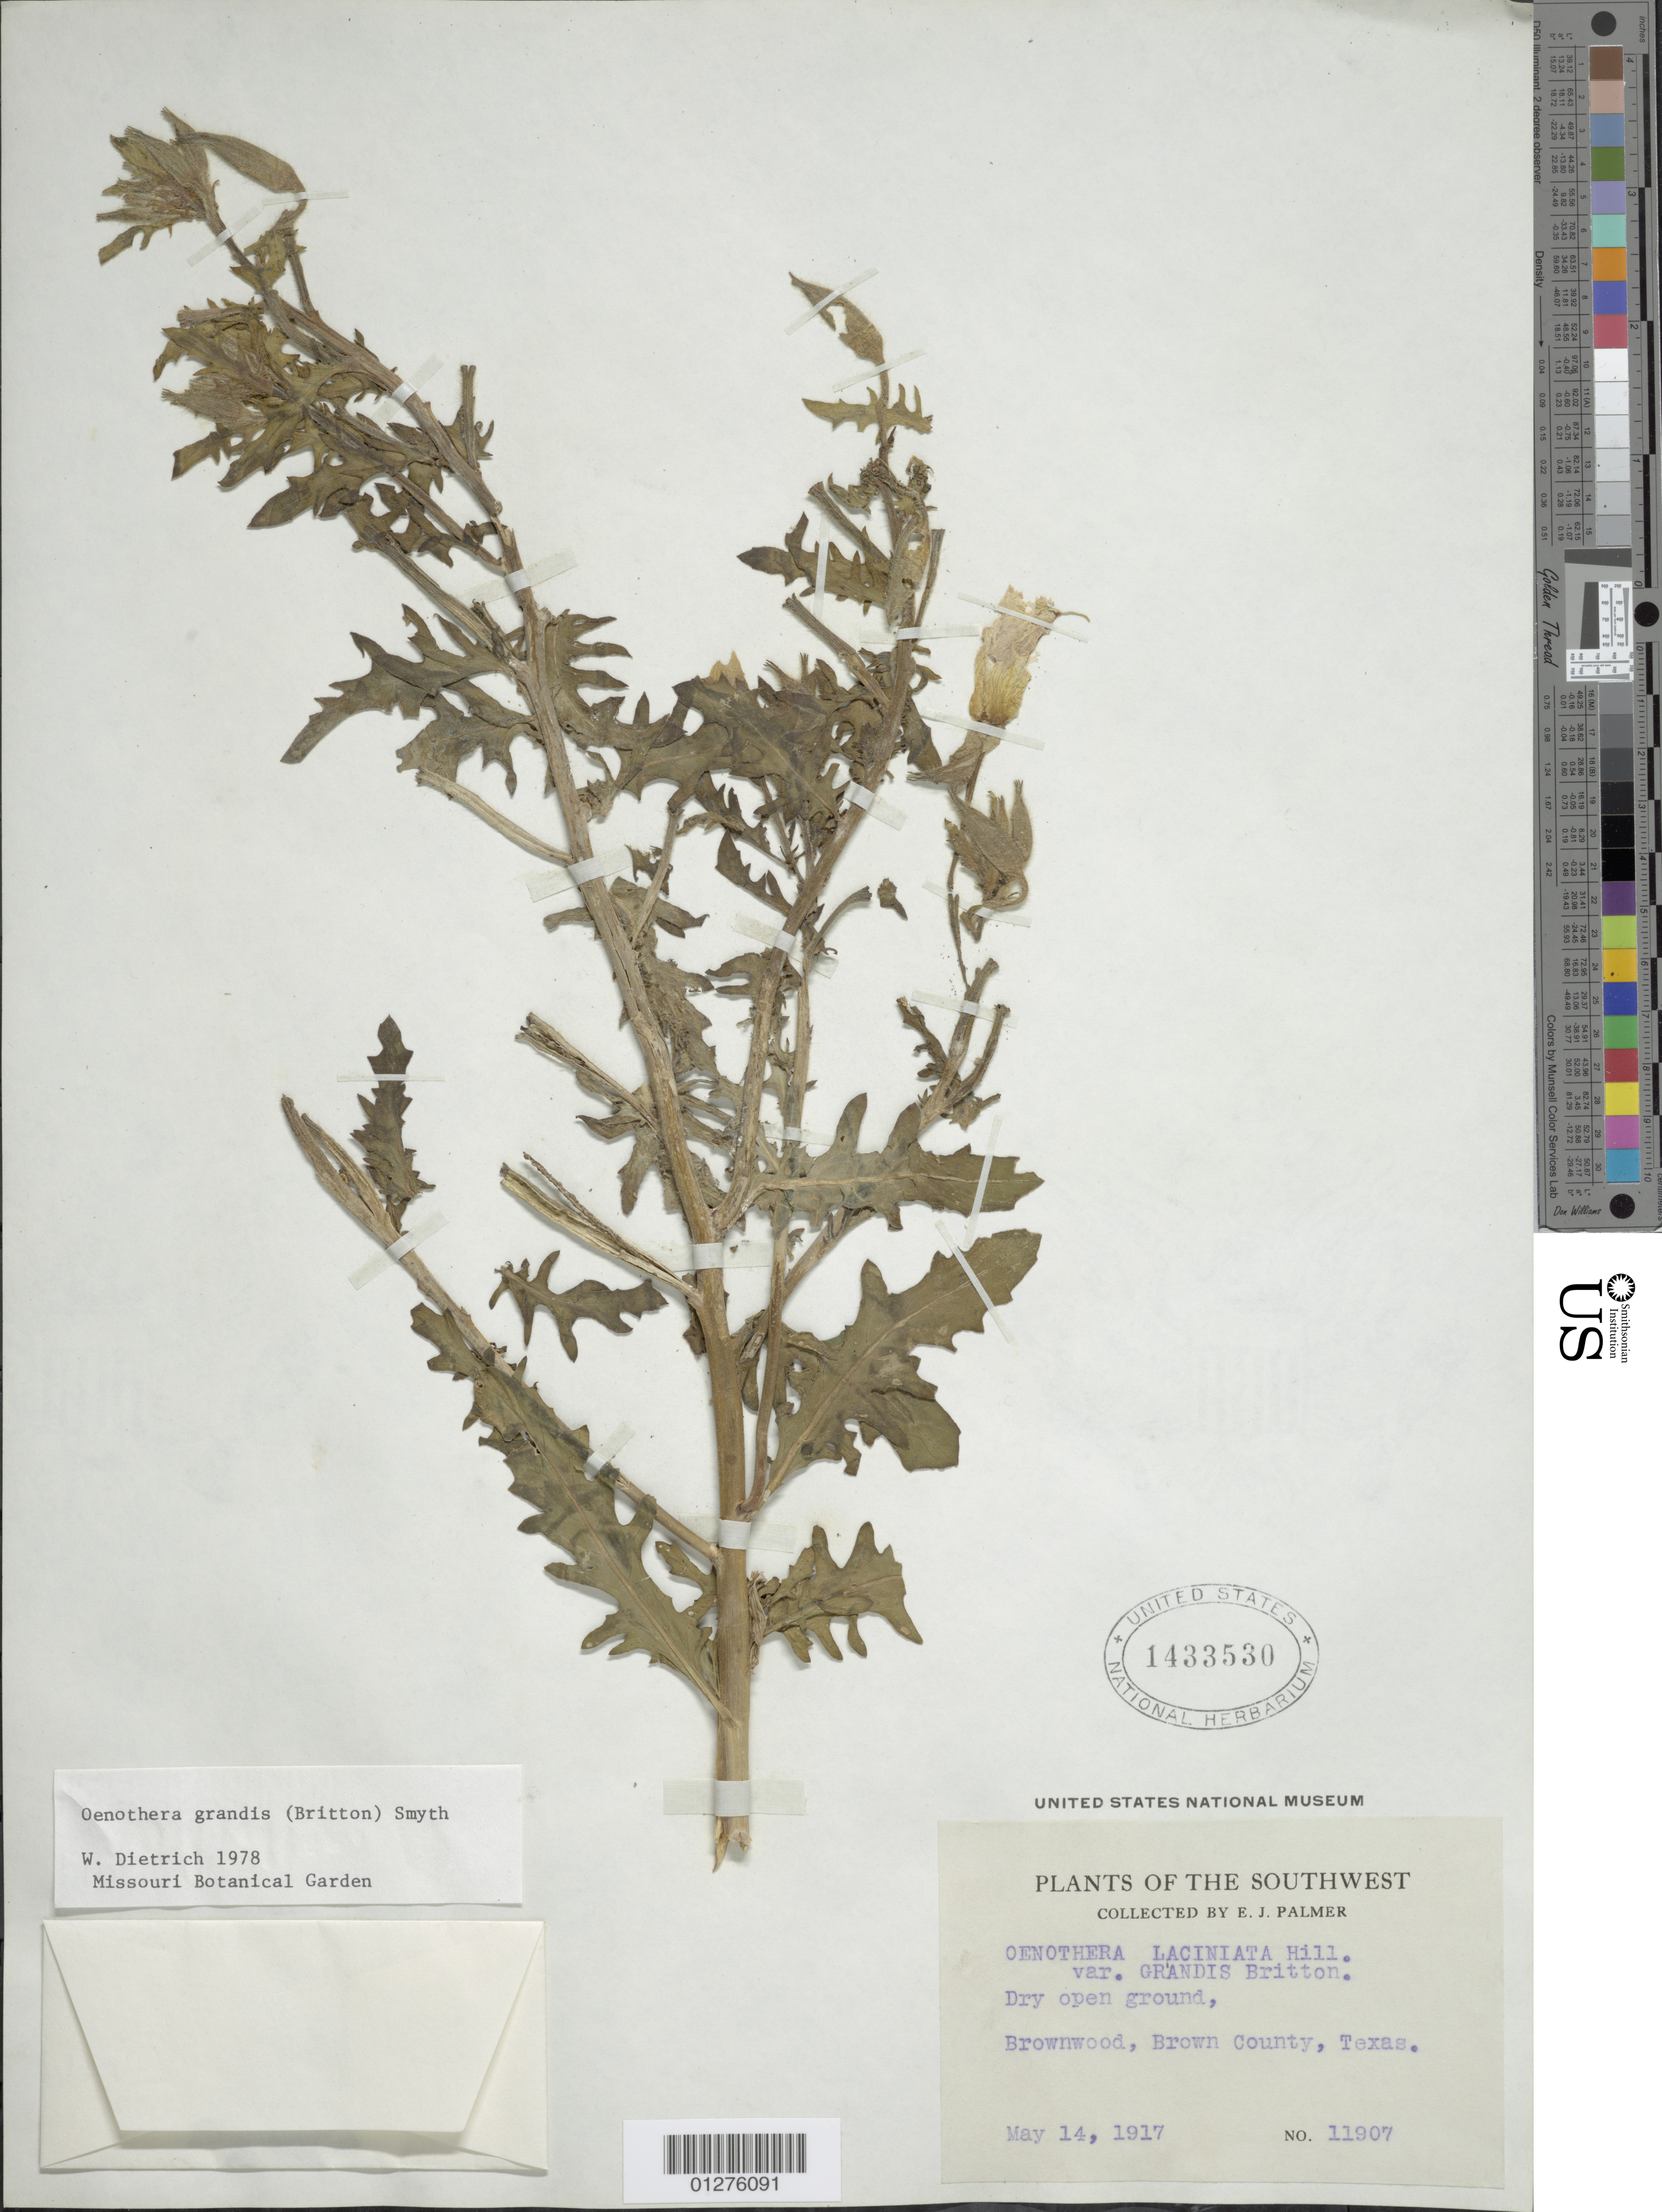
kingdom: Plantae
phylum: Tracheophyta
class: Magnoliopsida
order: Myrtales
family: Onagraceae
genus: Oenothera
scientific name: Oenothera grandis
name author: (Britton) Smyth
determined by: Dietrich, W.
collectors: E. J. Palmer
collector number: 11907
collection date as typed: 14 May 1917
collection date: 1917-05-14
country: United States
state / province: Texas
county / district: Brown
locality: Brownwood.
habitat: Dry open ground.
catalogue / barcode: US 1433530